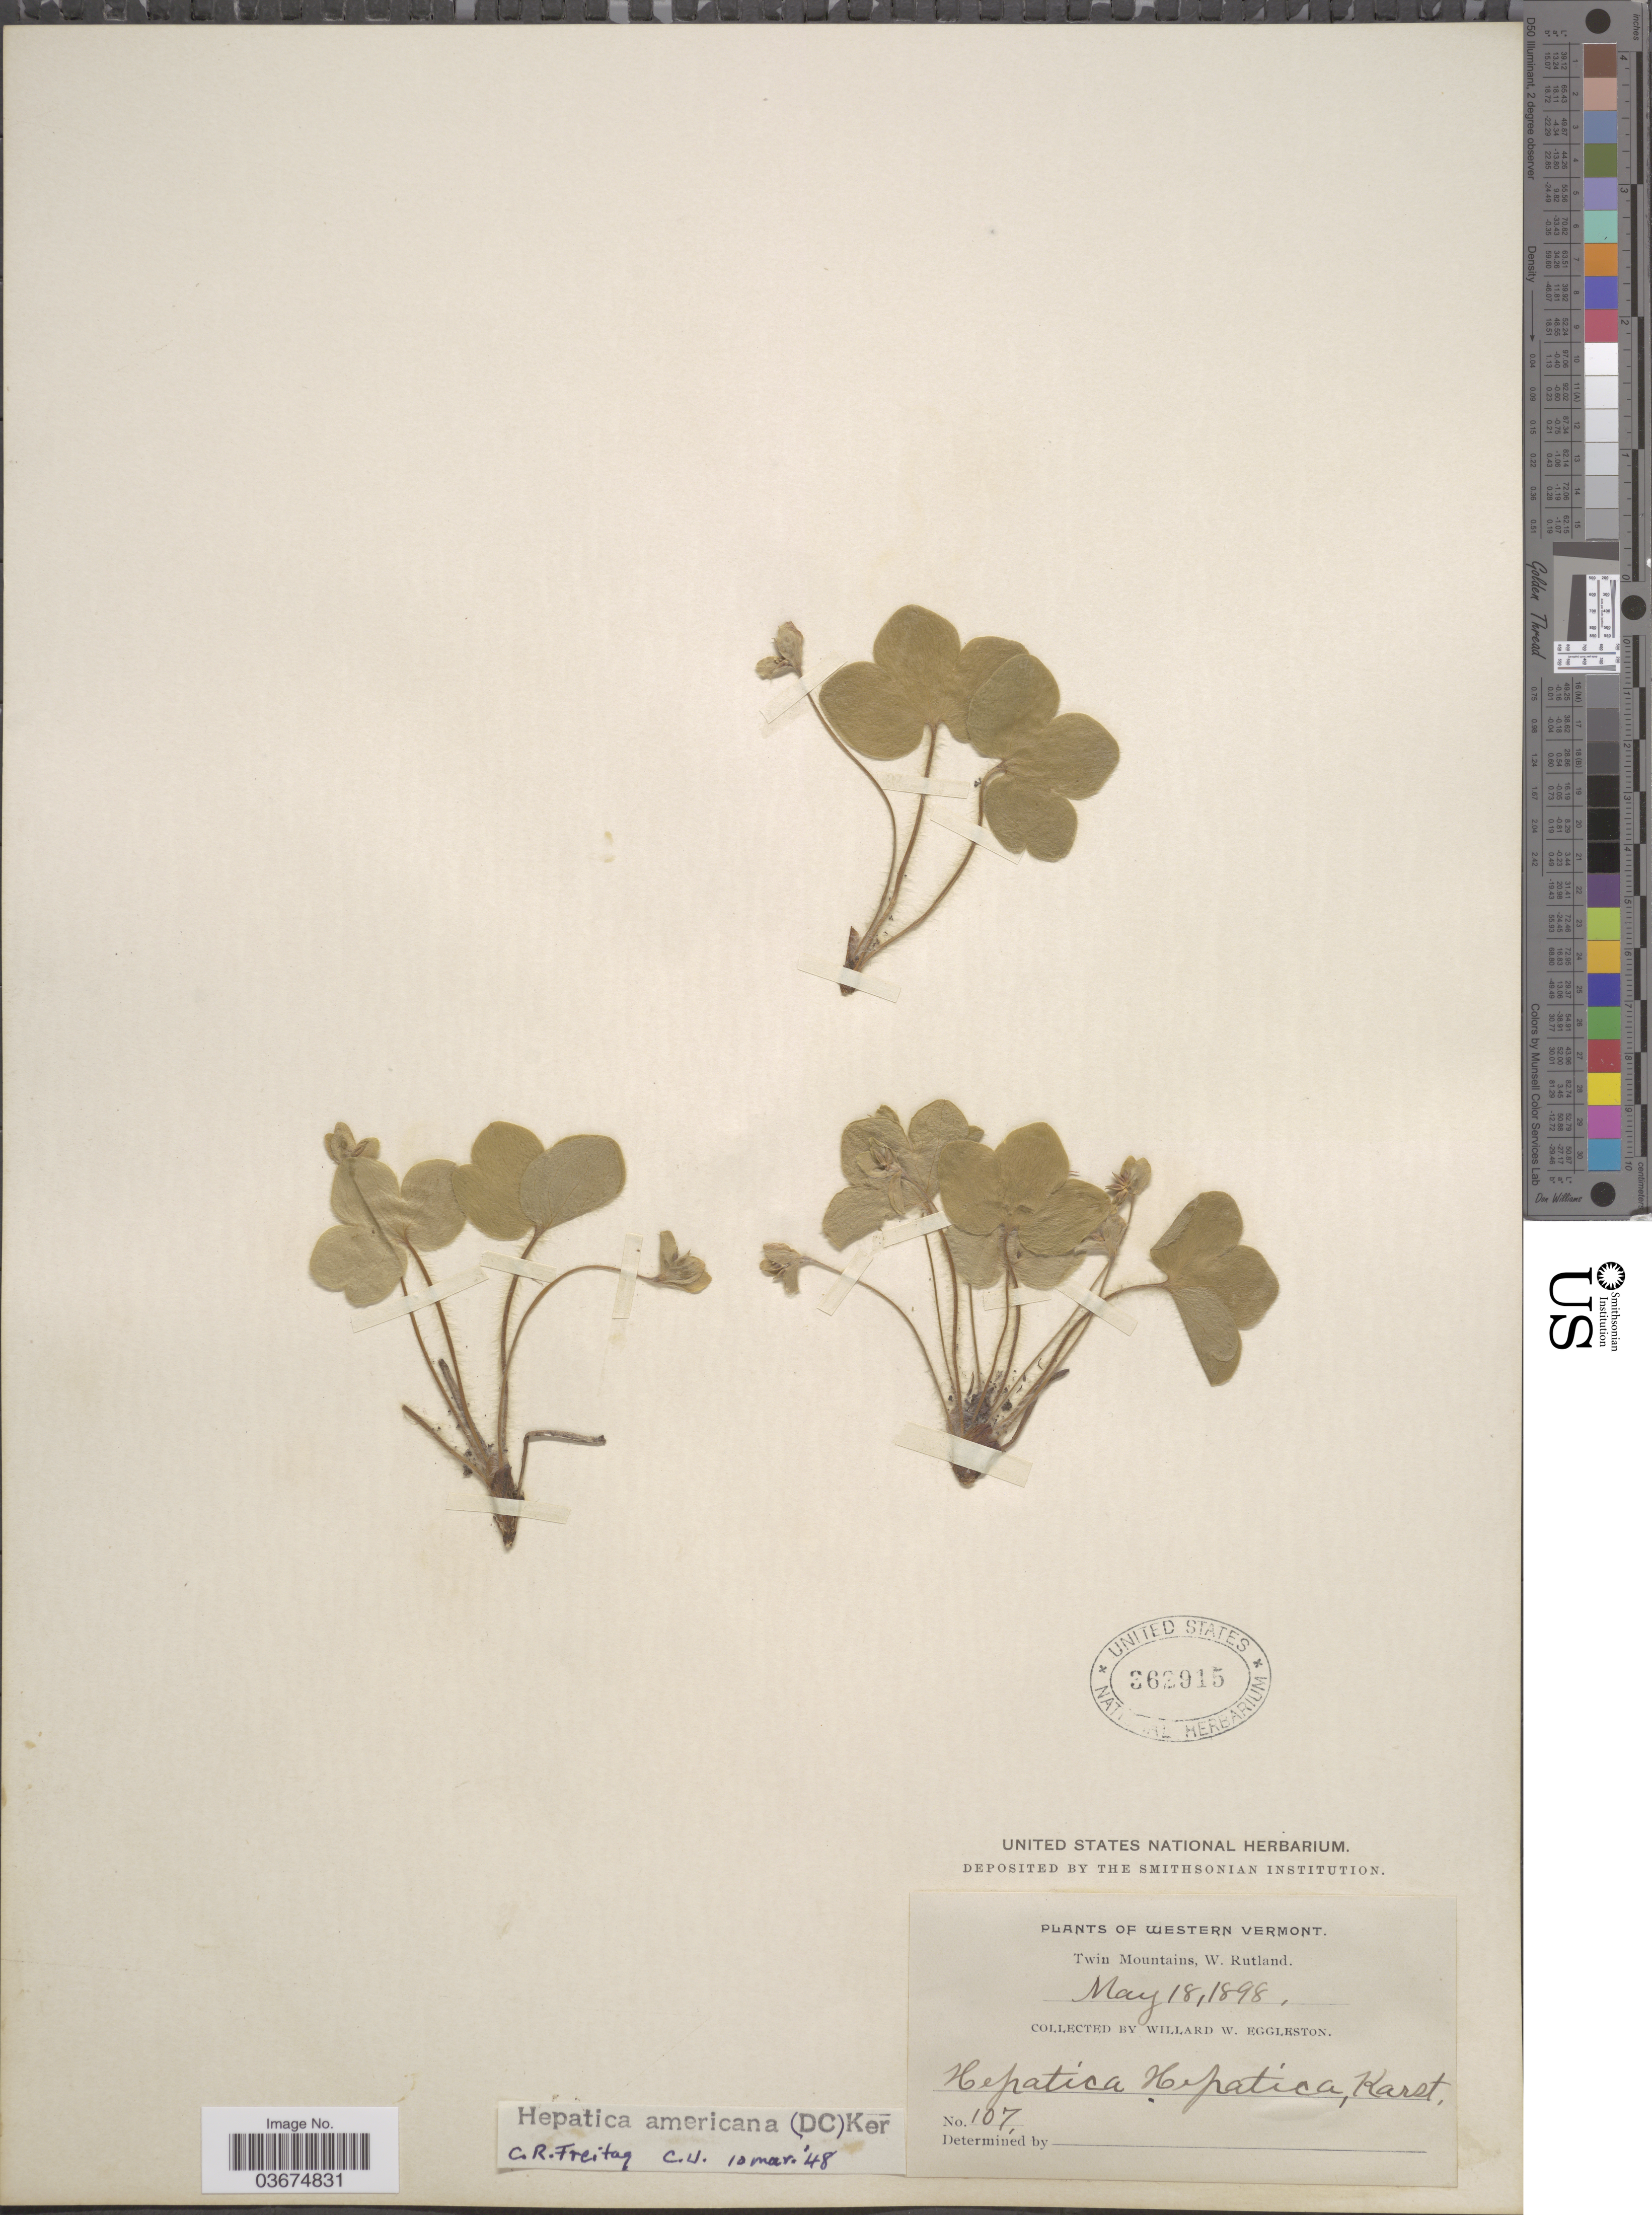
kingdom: Plantae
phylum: Tracheophyta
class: Magnoliopsida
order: Ranunculales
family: Ranunculaceae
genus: Hepatica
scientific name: Hepatica americana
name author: (DC.) Ker Gawl.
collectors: W. W. Eggleston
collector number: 107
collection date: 1898-05-18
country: United States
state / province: Vermont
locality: Western Vermont. Twin Mountains, W. Rutland.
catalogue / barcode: US 362915